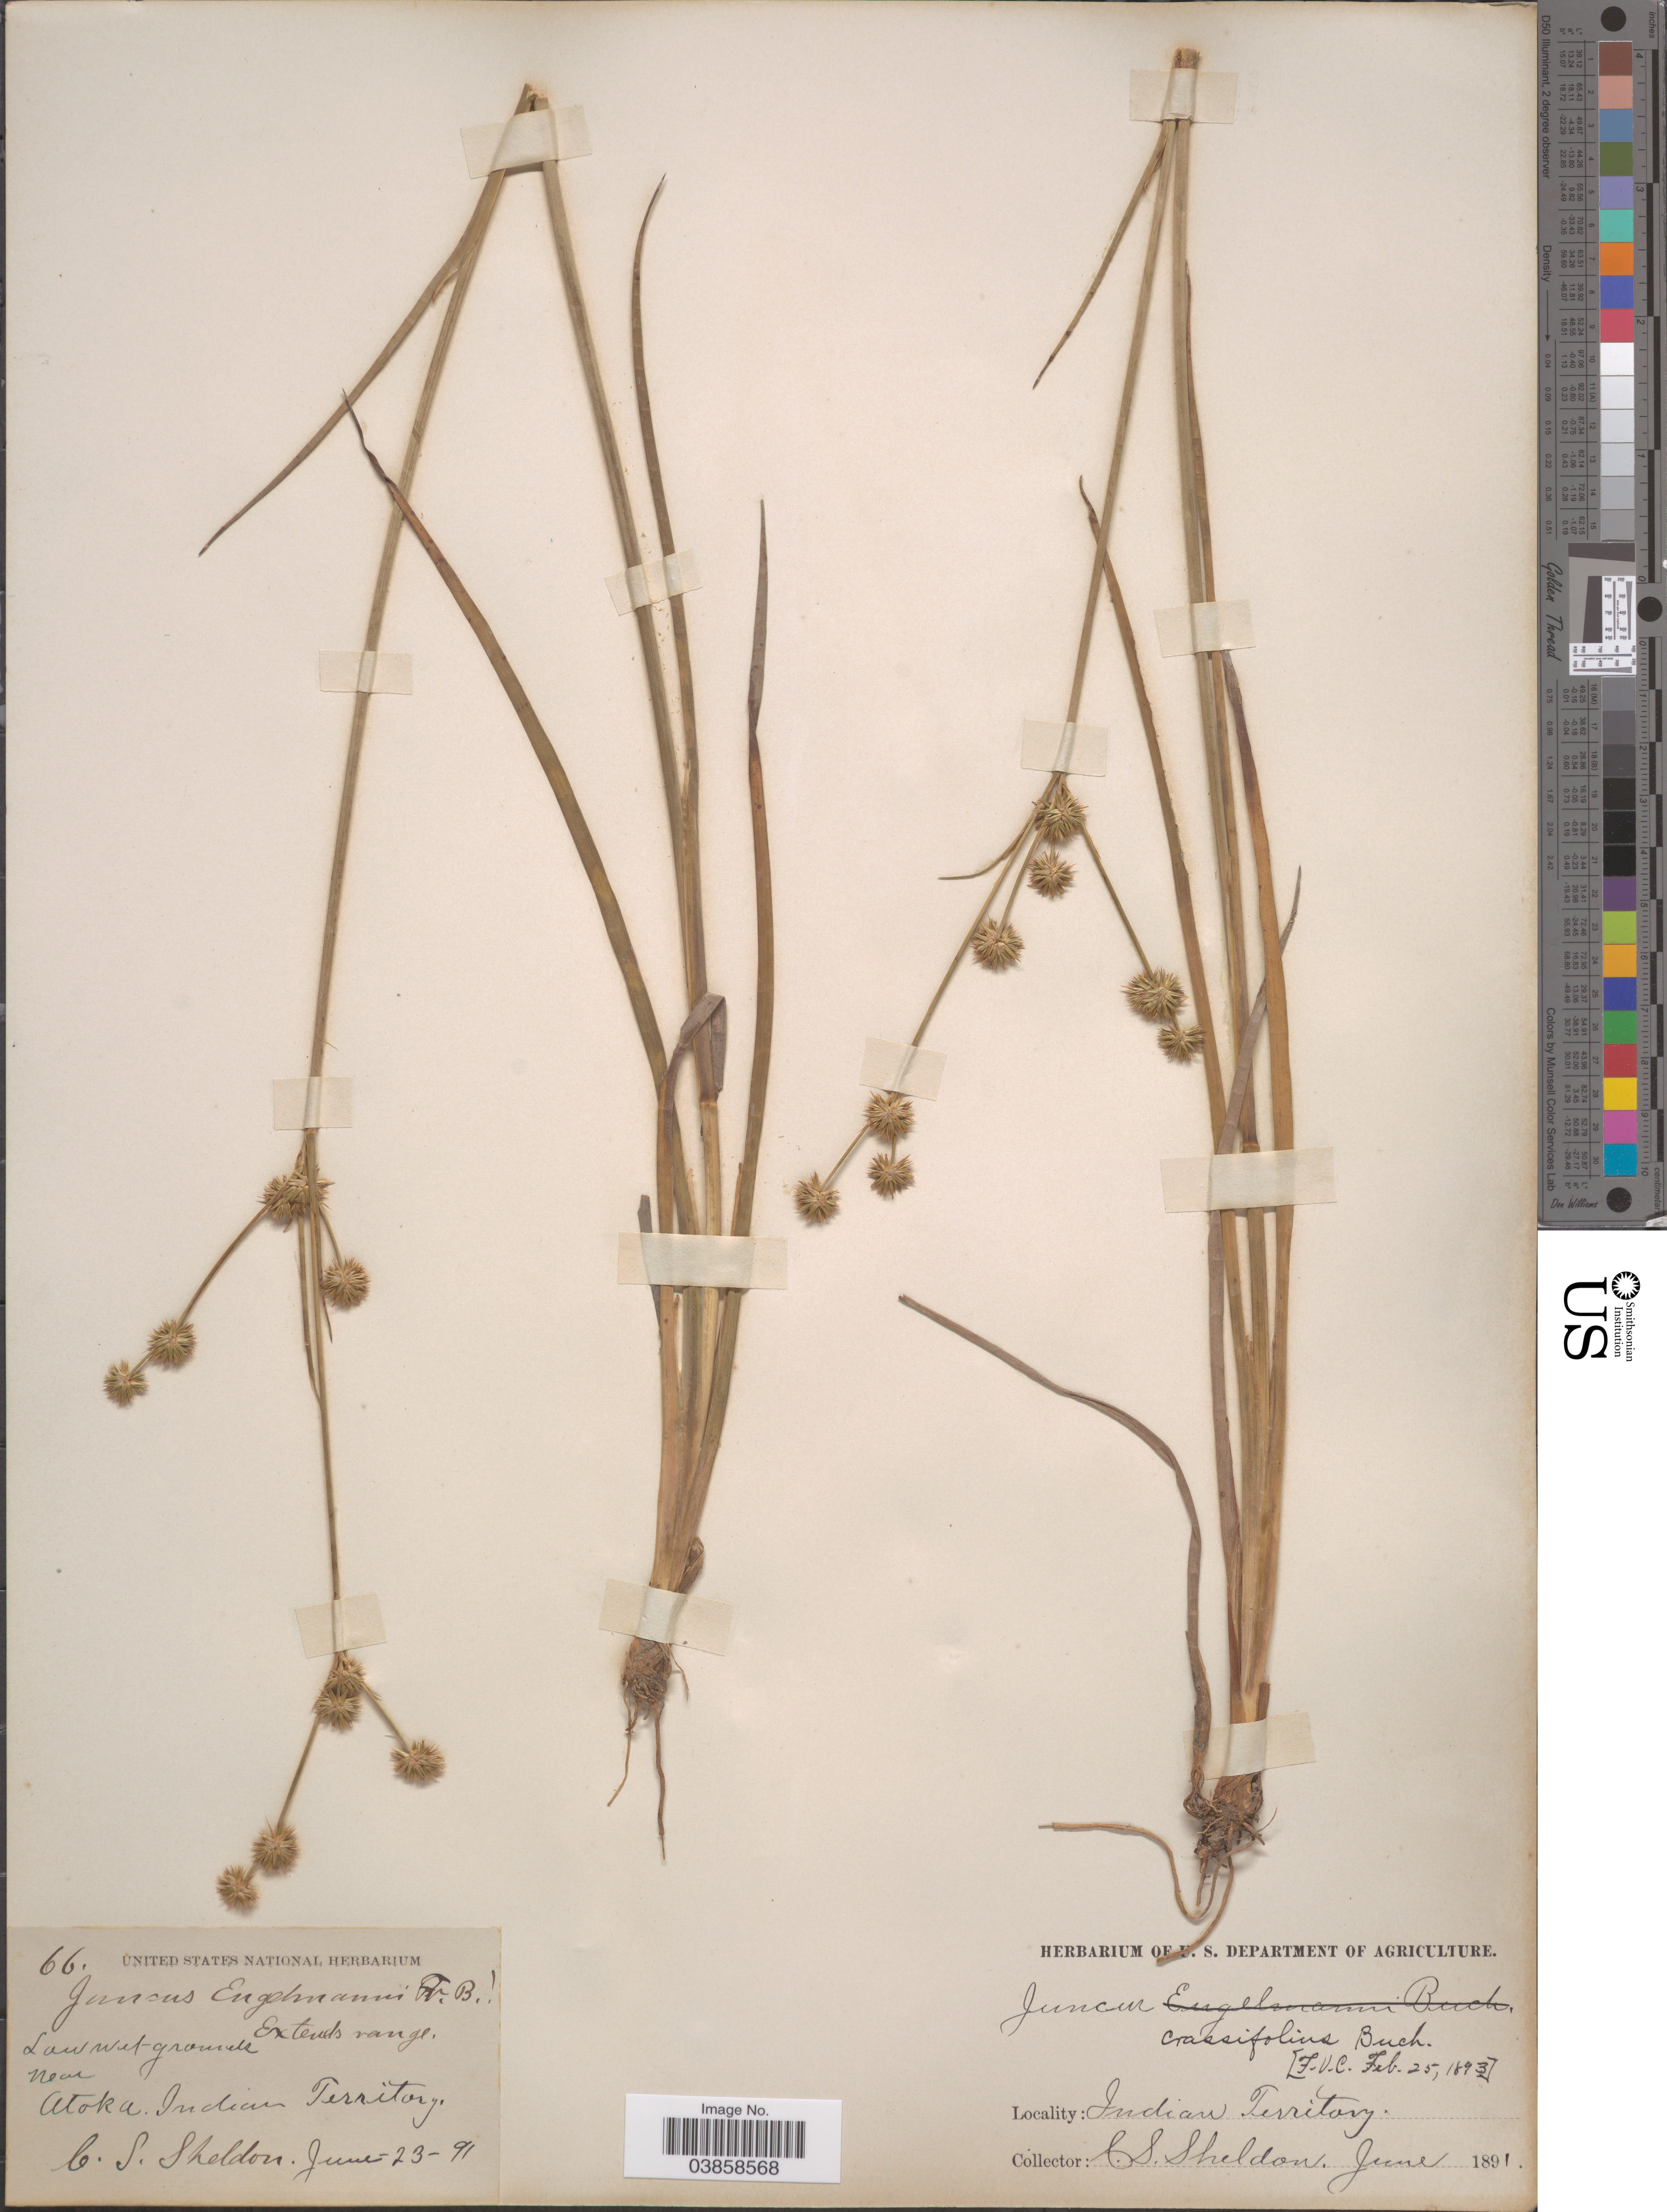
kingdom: Plantae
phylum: Tracheophyta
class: Liliopsida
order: Poales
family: Juncaceae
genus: Juncus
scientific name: Juncus validus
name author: Coville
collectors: C. S. Sheldon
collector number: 66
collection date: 1891-06-23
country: United States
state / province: Oklahoma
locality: Atoka. Indian Territory.